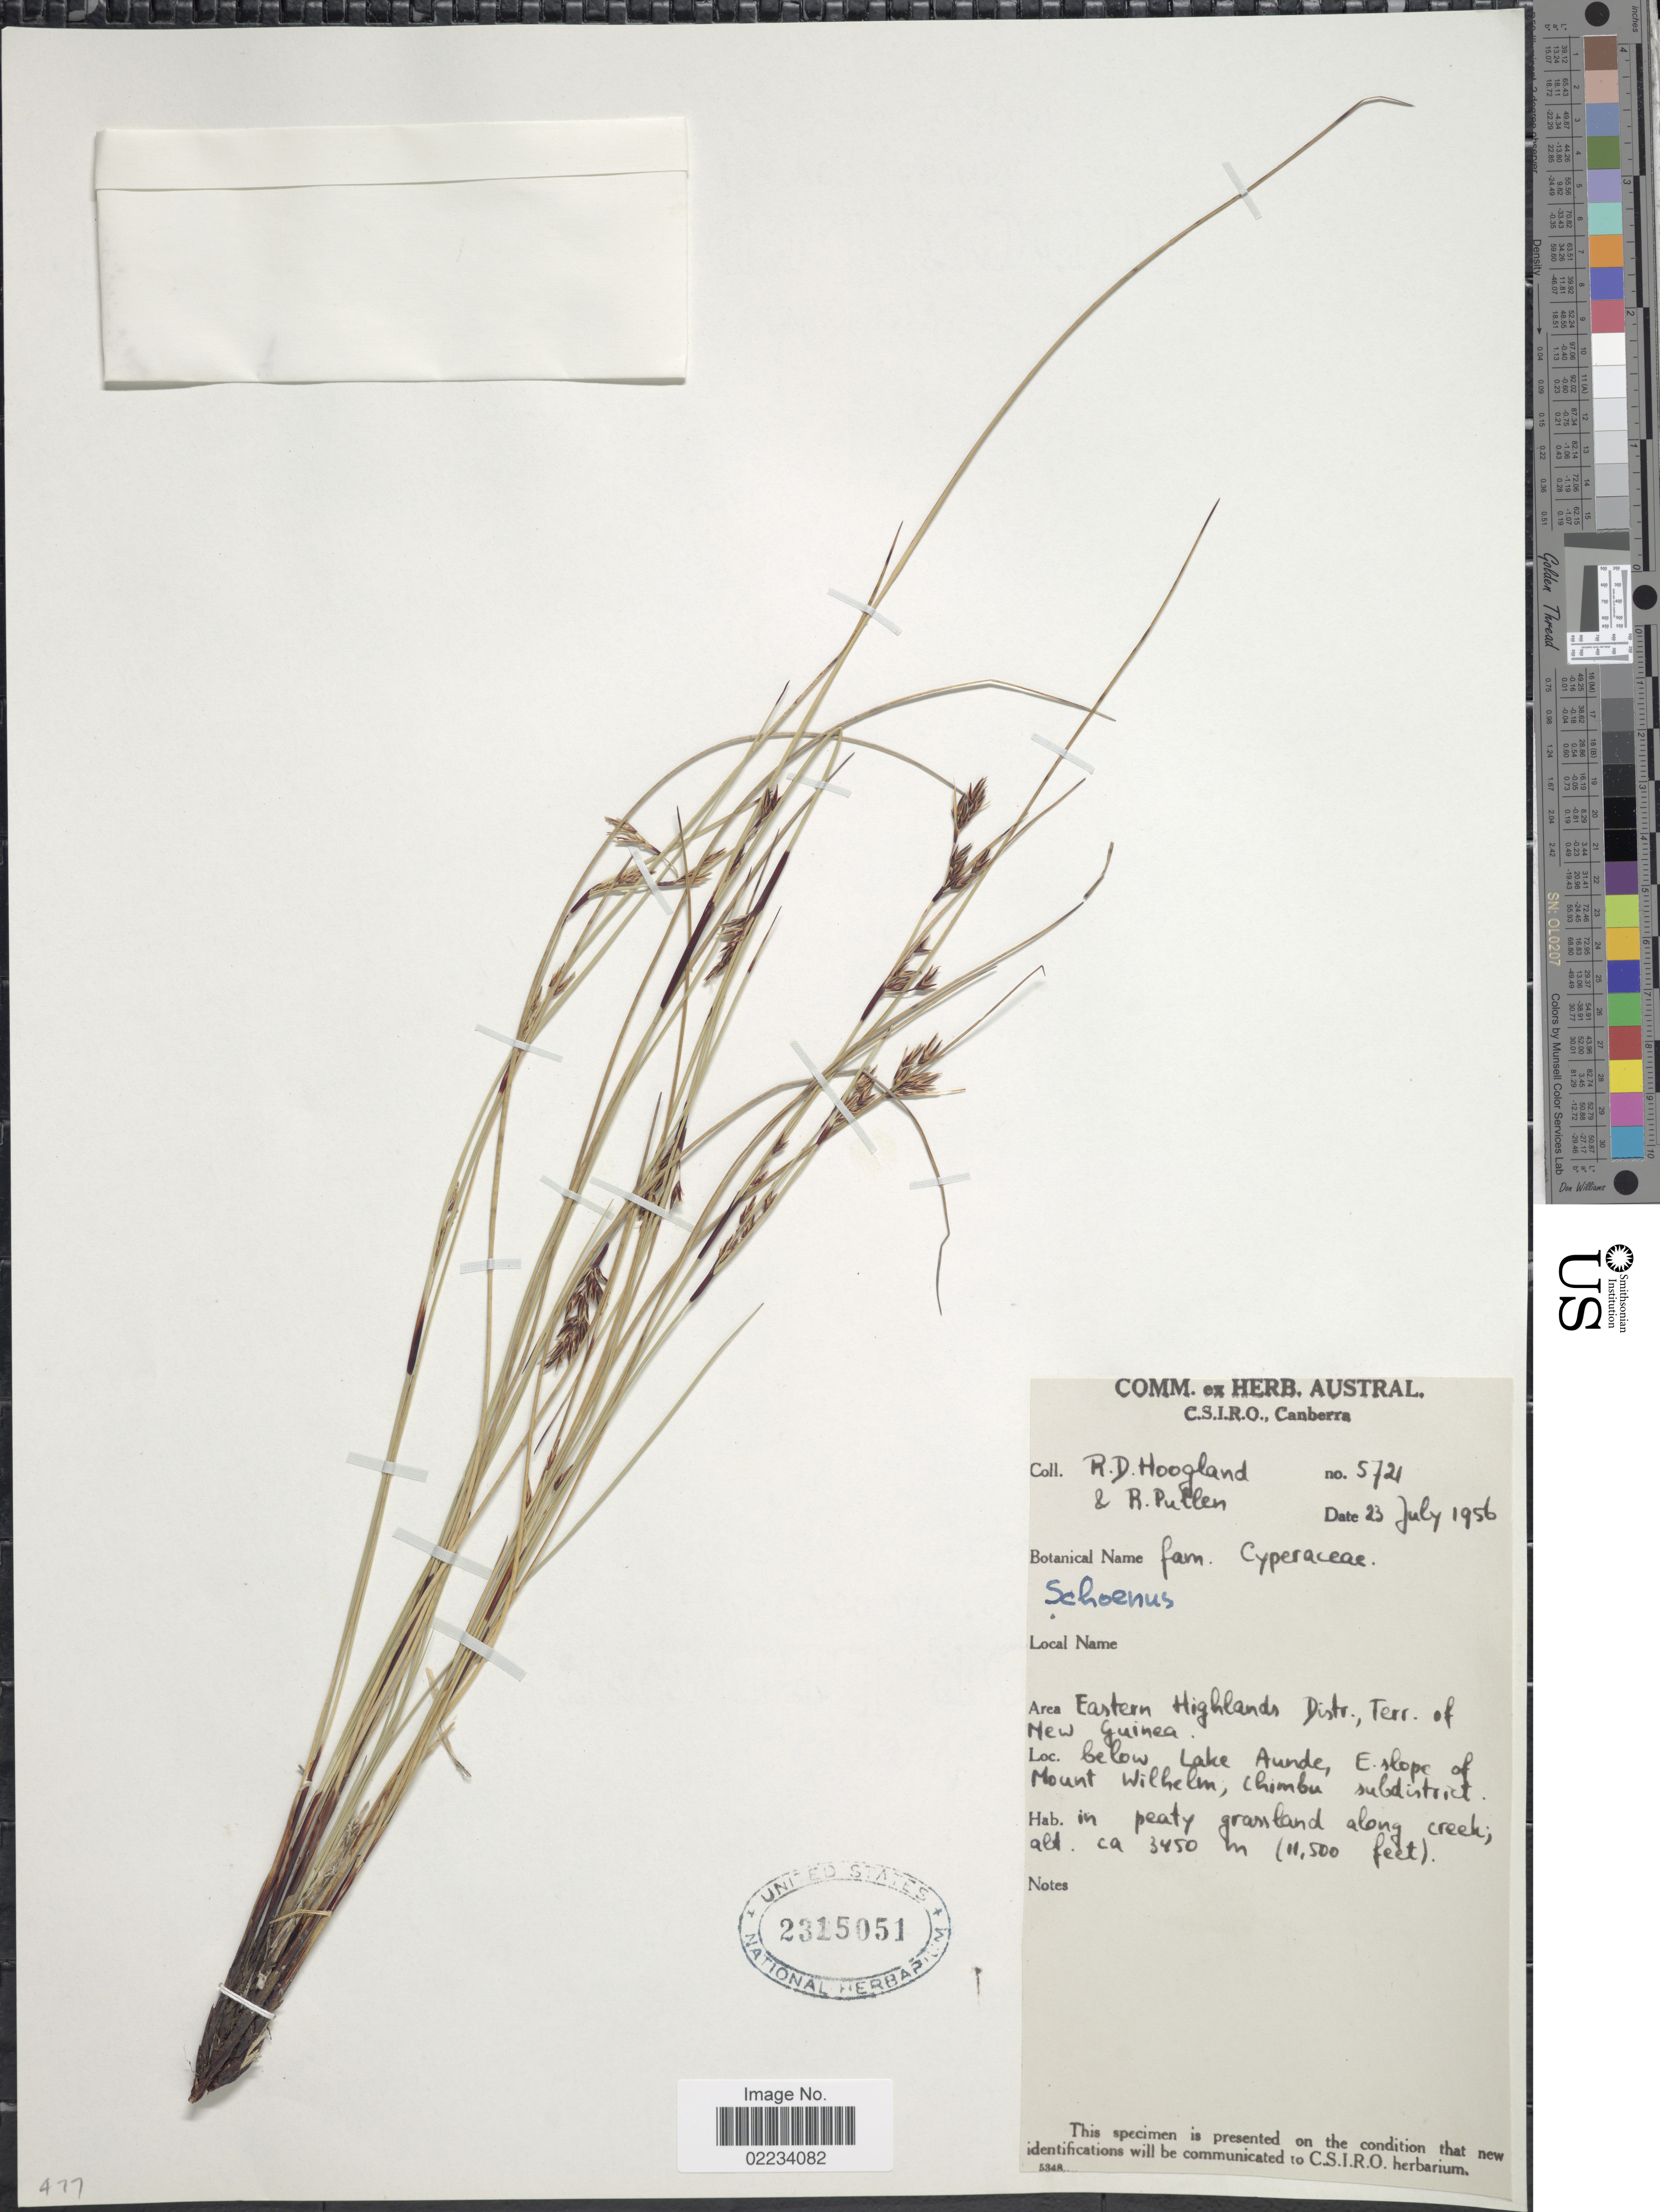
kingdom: Plantae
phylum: Tracheophyta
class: Liliopsida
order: Poales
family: Cyperaceae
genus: Schoenus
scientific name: Schoenus curvulus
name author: F. Muell.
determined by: Kern, J. H.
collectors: R. D. Hoogland & R. Pullen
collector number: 5721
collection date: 1956-07-23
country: Papua New Guinea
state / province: Chimbu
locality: Area Eastern Highlands Distr., Terr of New Guinea, below Lake Aunde, E slope of Mount Wilhelm, Chimbu subdistrict, in peaty grassland along creek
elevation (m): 3450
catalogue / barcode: US 2315051